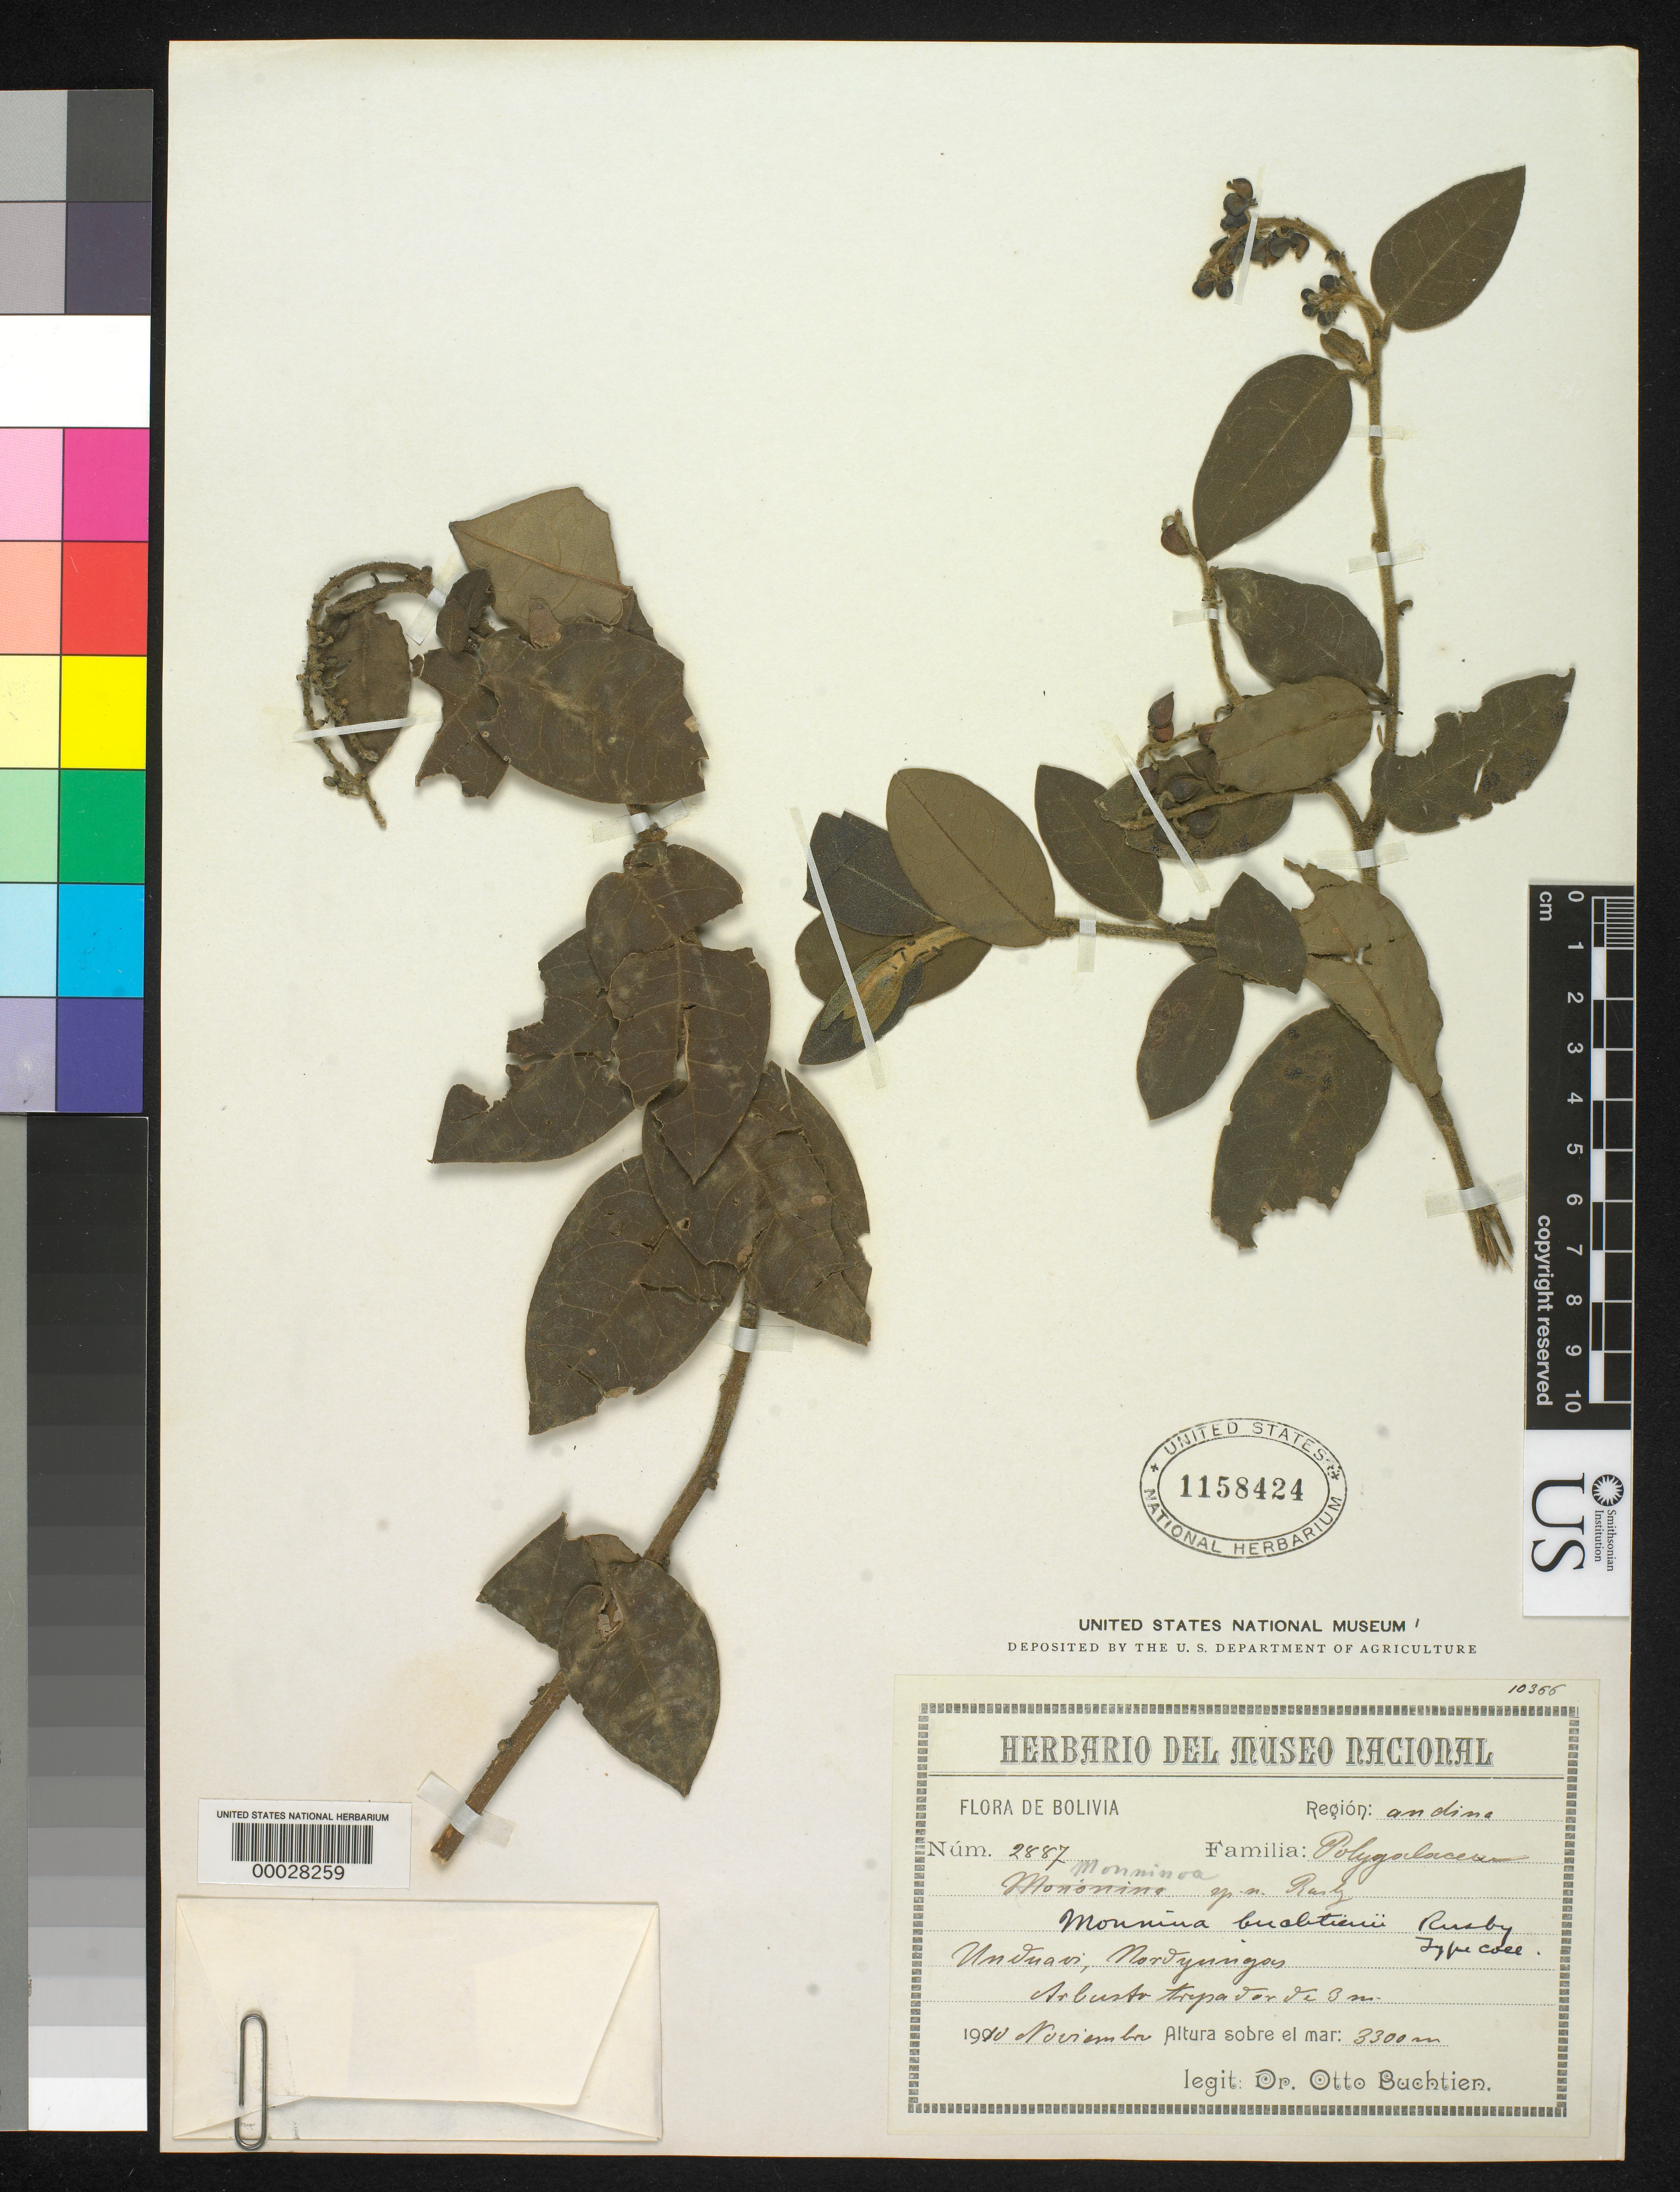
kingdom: Plantae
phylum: Tracheophyta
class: Magnoliopsida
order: Fabales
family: Polygalaceae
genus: Monnina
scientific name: Monnina buchtienii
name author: Rusby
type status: Isotype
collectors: O. Buchtien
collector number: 2887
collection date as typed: Nov 1910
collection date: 1910-11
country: Bolivia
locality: Unduavi.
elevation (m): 3300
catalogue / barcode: US 1158424